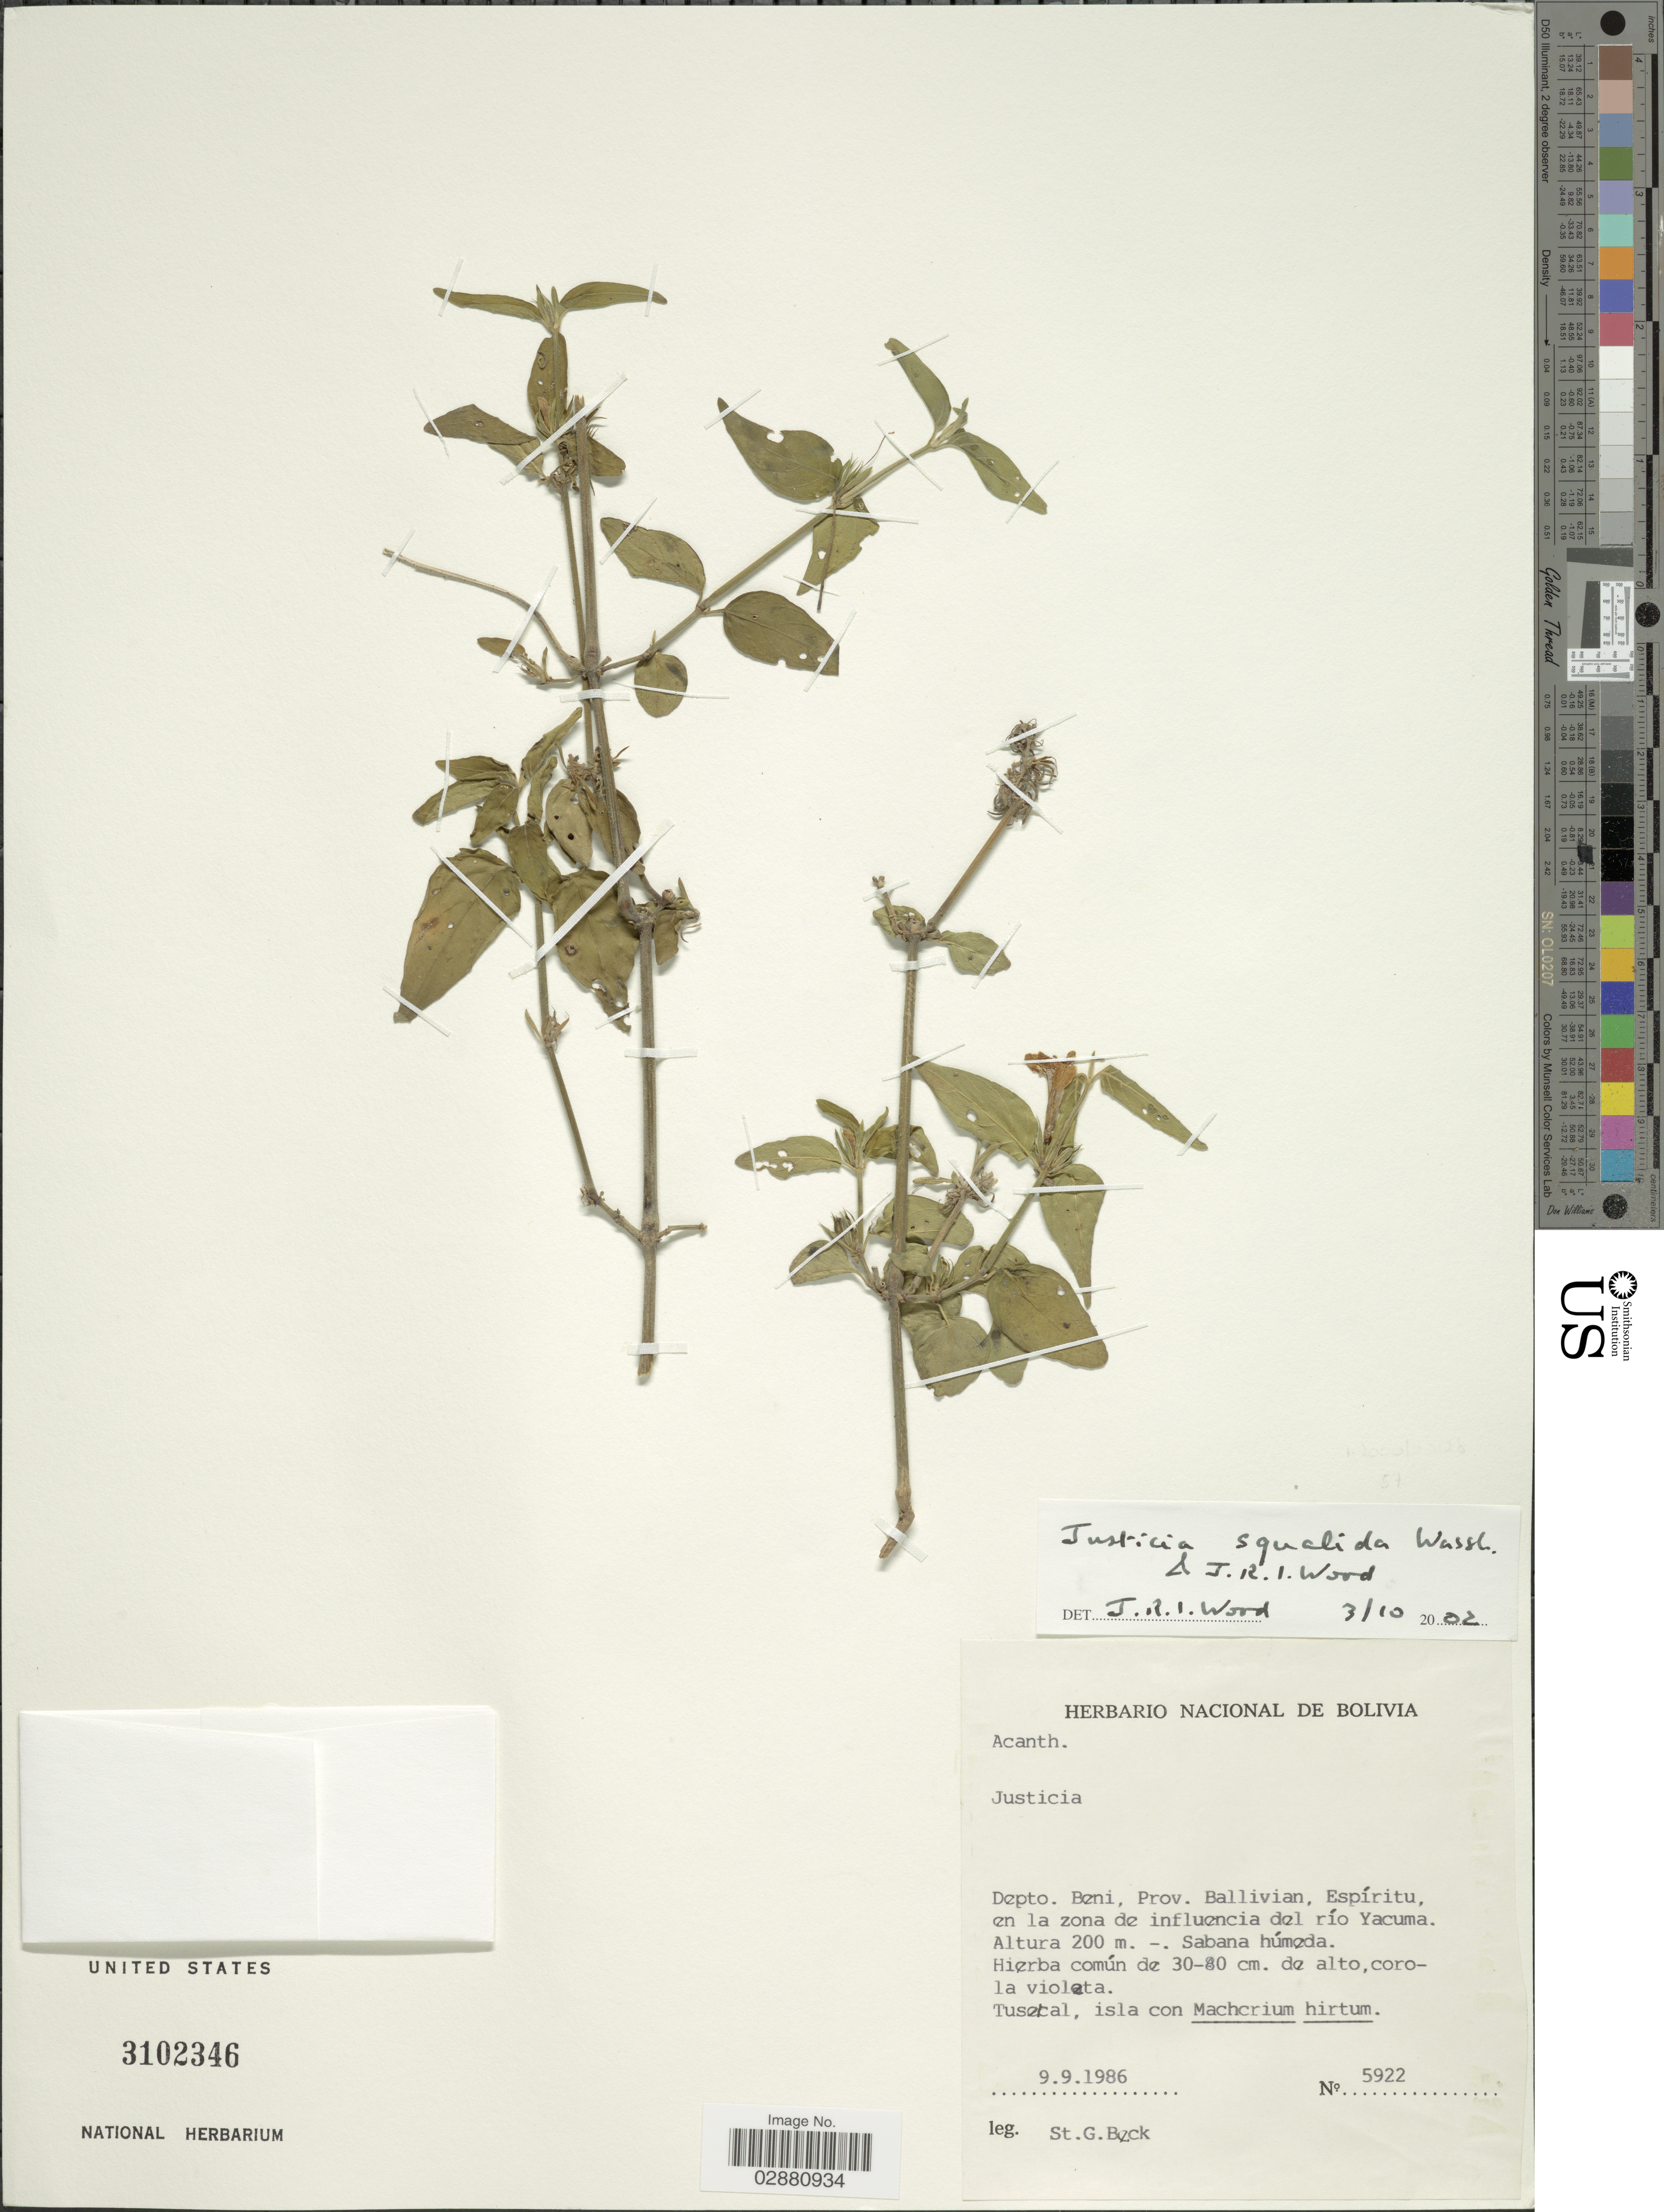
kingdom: Plantae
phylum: Tracheophyta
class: Magnoliopsida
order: Lamiales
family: Acanthaceae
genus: Justicia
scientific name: Justicia squalida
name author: Wassh. & J.R.I. Wood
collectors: S. Beck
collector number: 5922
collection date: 1986-09-09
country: Bolivia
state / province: Beni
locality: Dpto. Beni, Prov. Ballivian, Espíritu en la zona de influencia del río Yacuma.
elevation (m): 200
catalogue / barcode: US 3102346